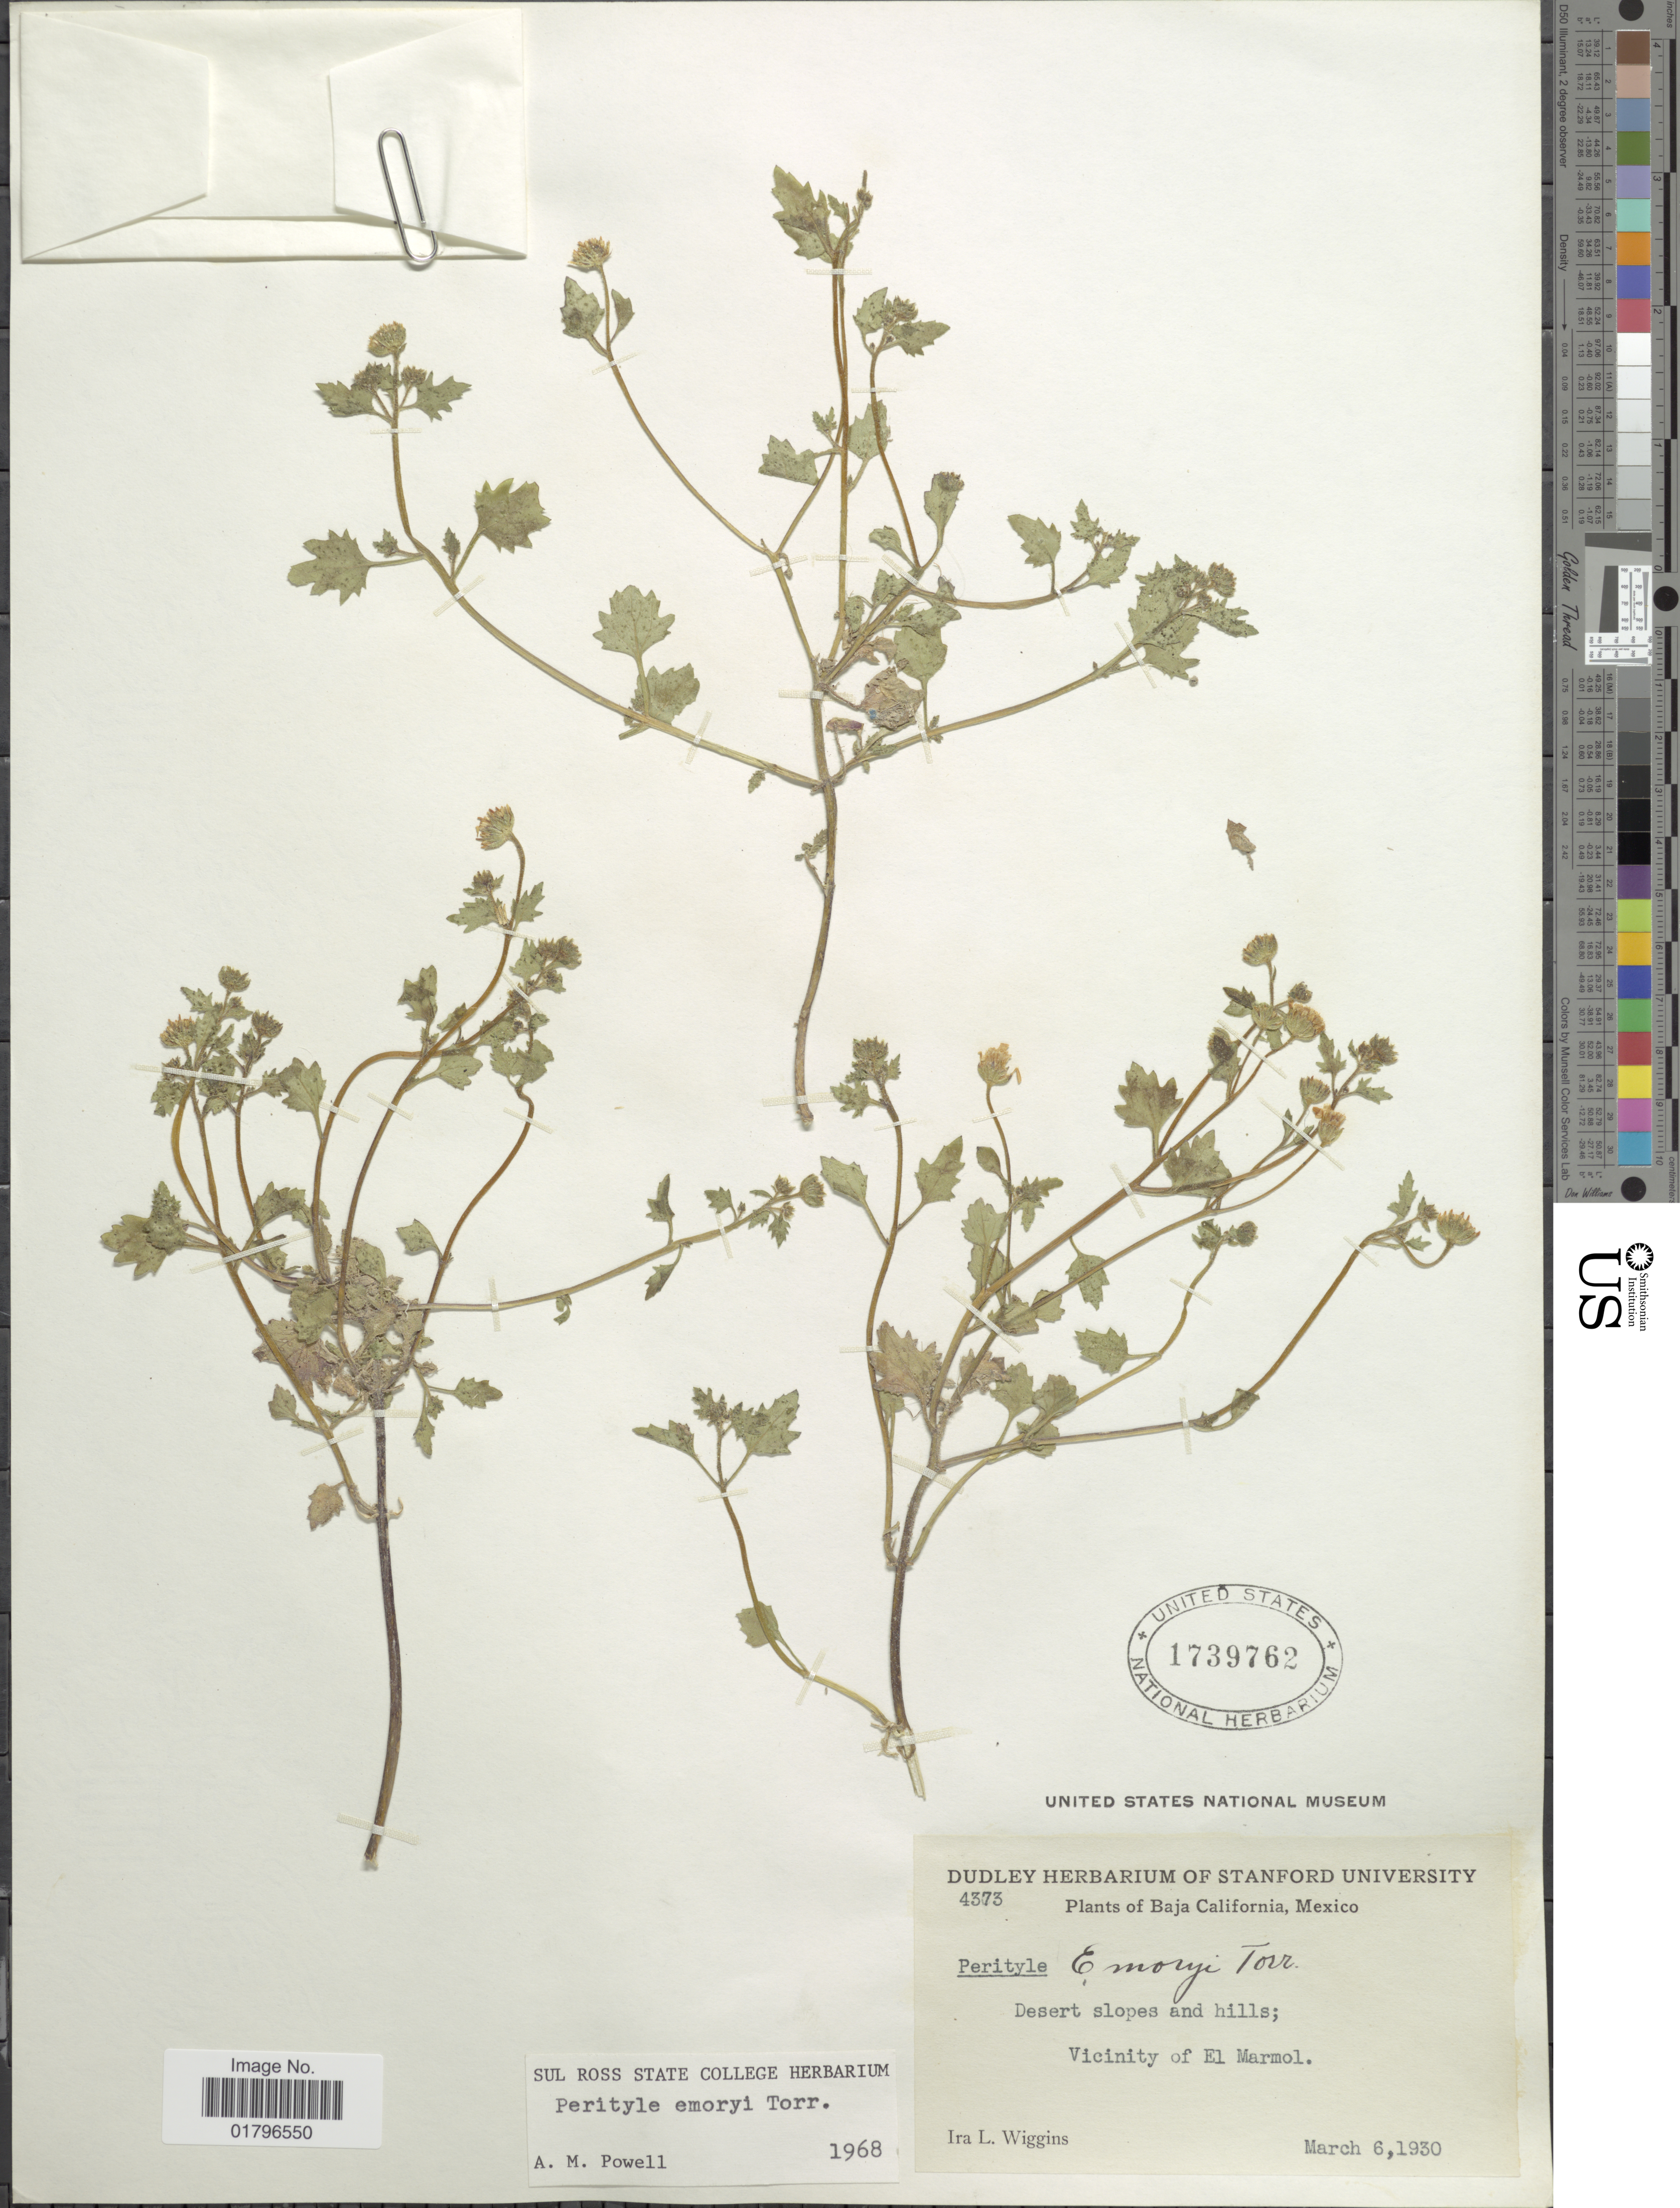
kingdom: Plantae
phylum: Tracheophyta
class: Magnoliopsida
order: Asterales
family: Asteraceae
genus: Perityle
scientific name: Perityle emoryi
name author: Torr.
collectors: I. L. Wiggins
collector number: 4373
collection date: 1930-03-06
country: Mexico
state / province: Baja California Sur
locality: Vicinity of El Marmol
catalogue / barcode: US 1739762